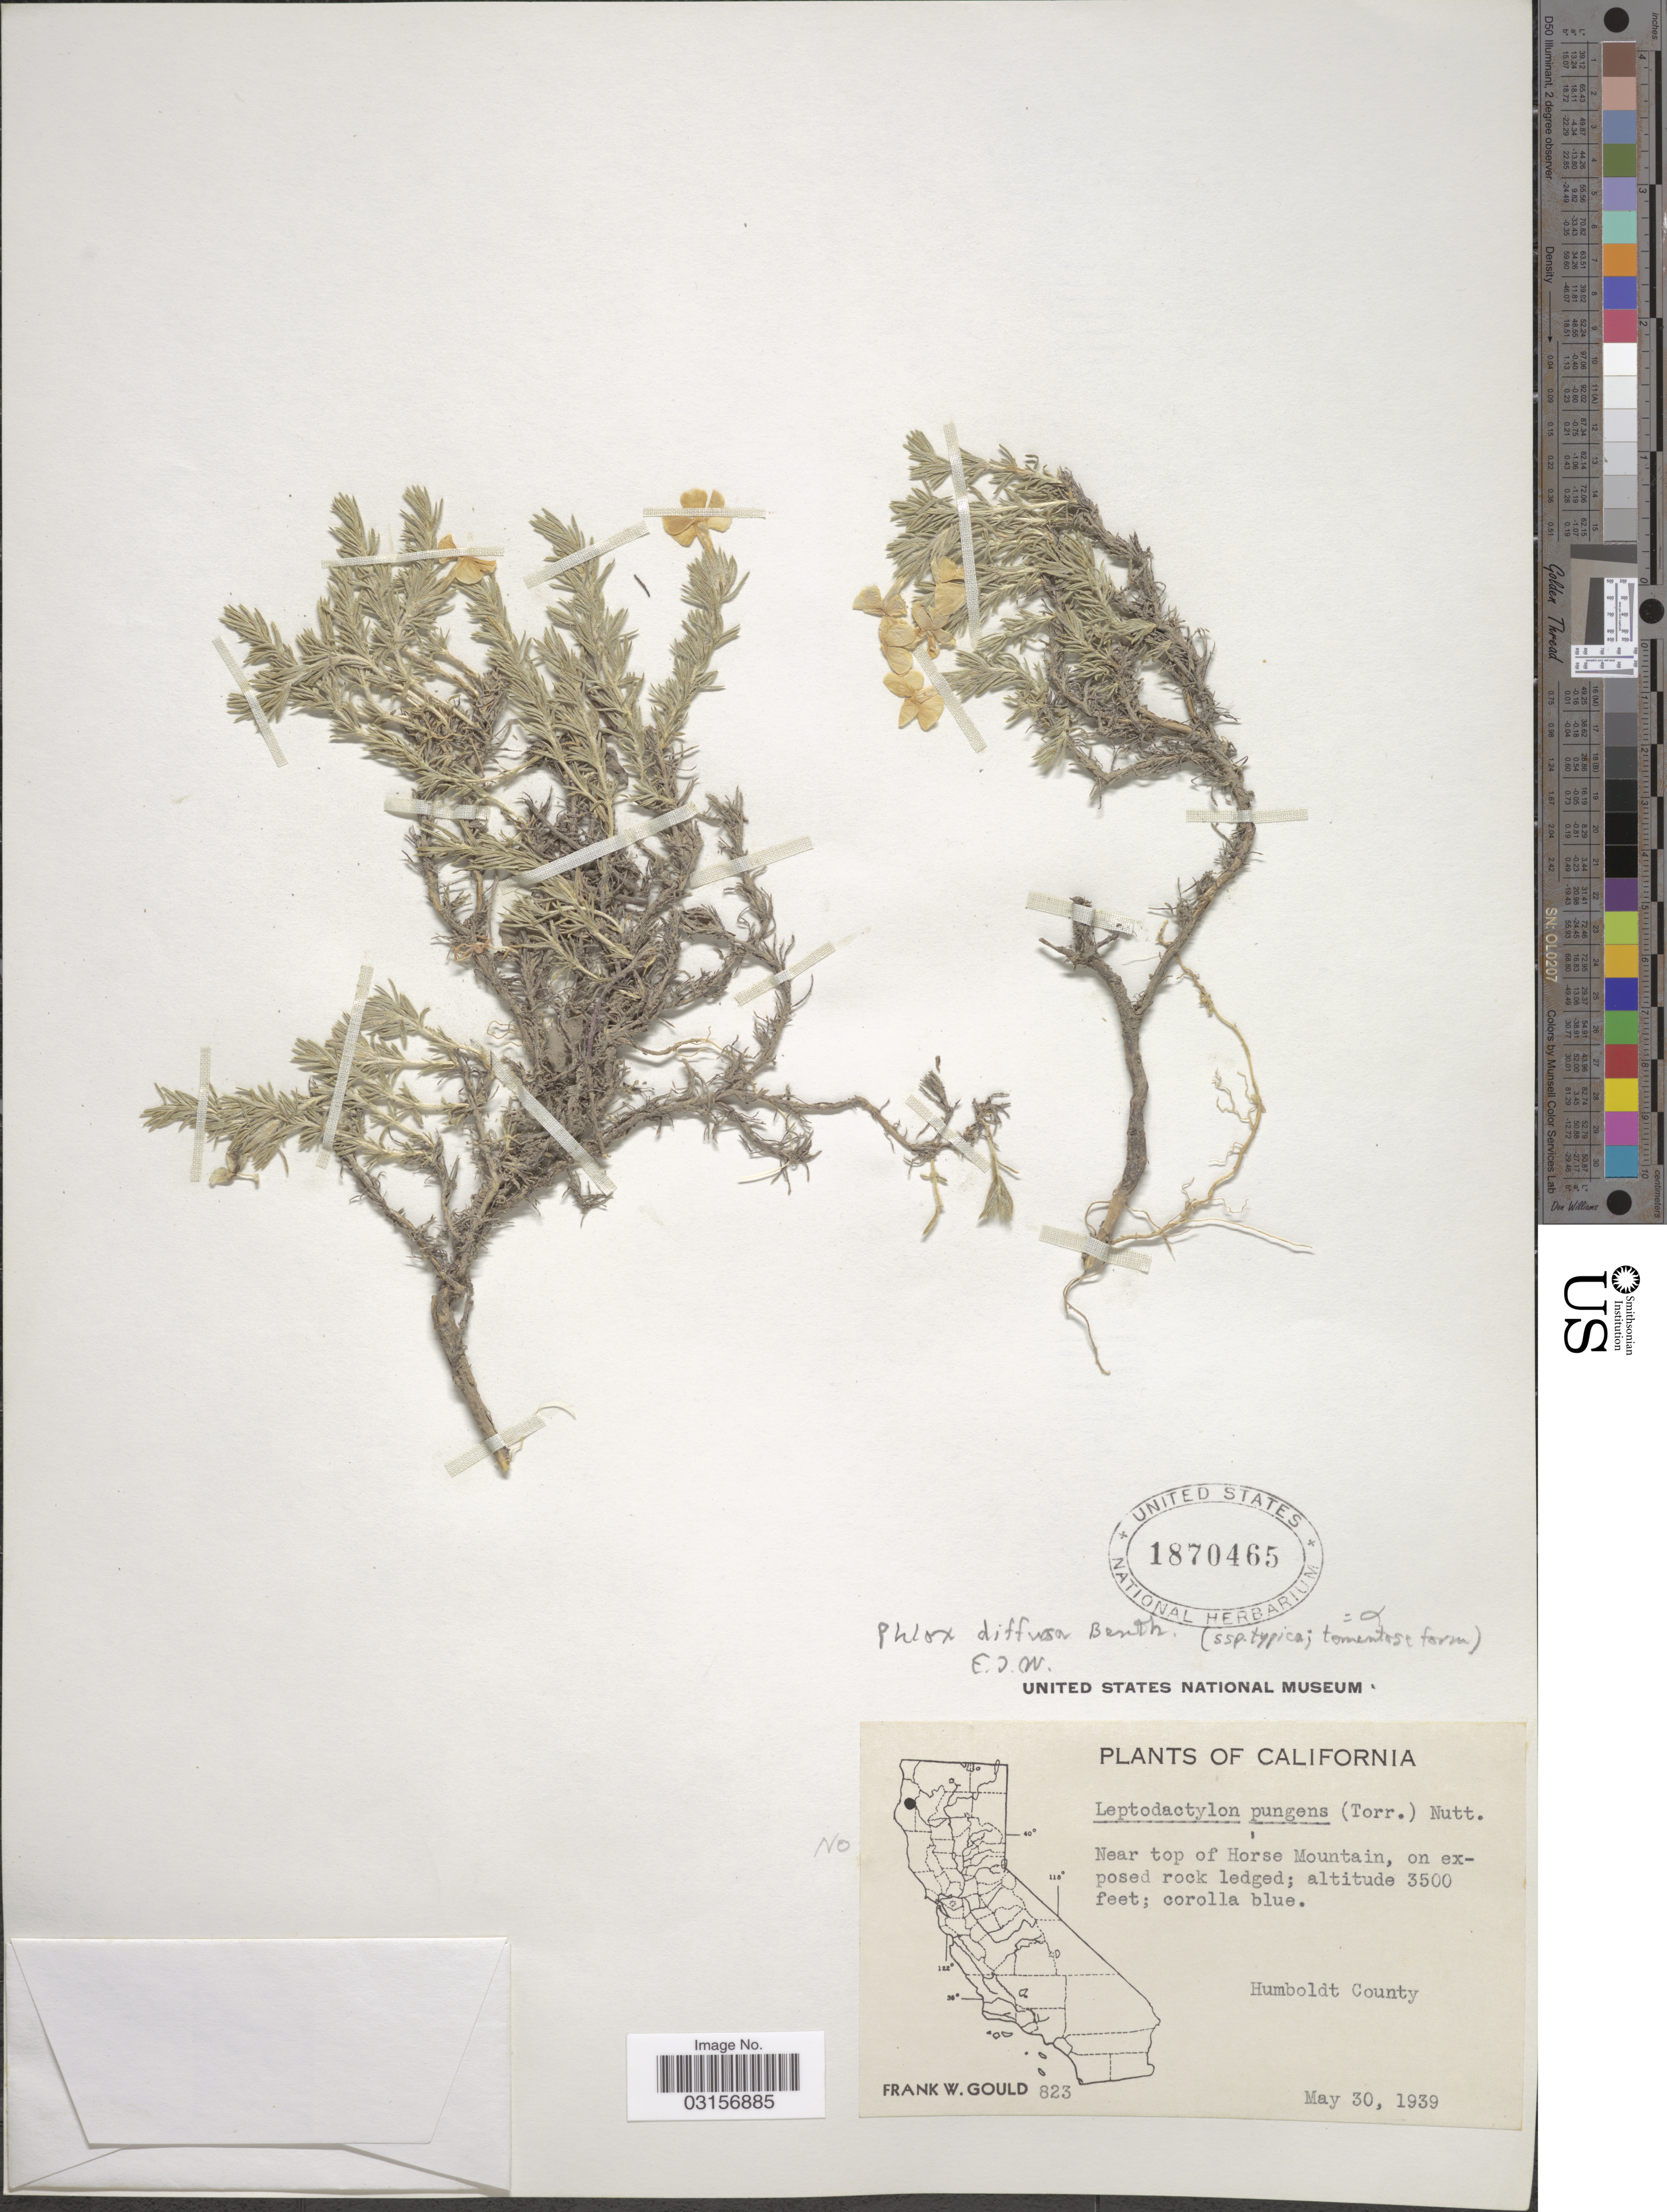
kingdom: Plantae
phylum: Tracheophyta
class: Magnoliopsida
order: Ericales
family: Polemoniaceae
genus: Phlox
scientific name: Phlox diffusa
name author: Benth.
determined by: Mayfield, M. H.; Ferguson, C. J.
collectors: F. W. Gould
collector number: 823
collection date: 1939-05-30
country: United States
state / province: California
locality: Near top of Horse Mountain.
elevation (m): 1067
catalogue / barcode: US 1870465